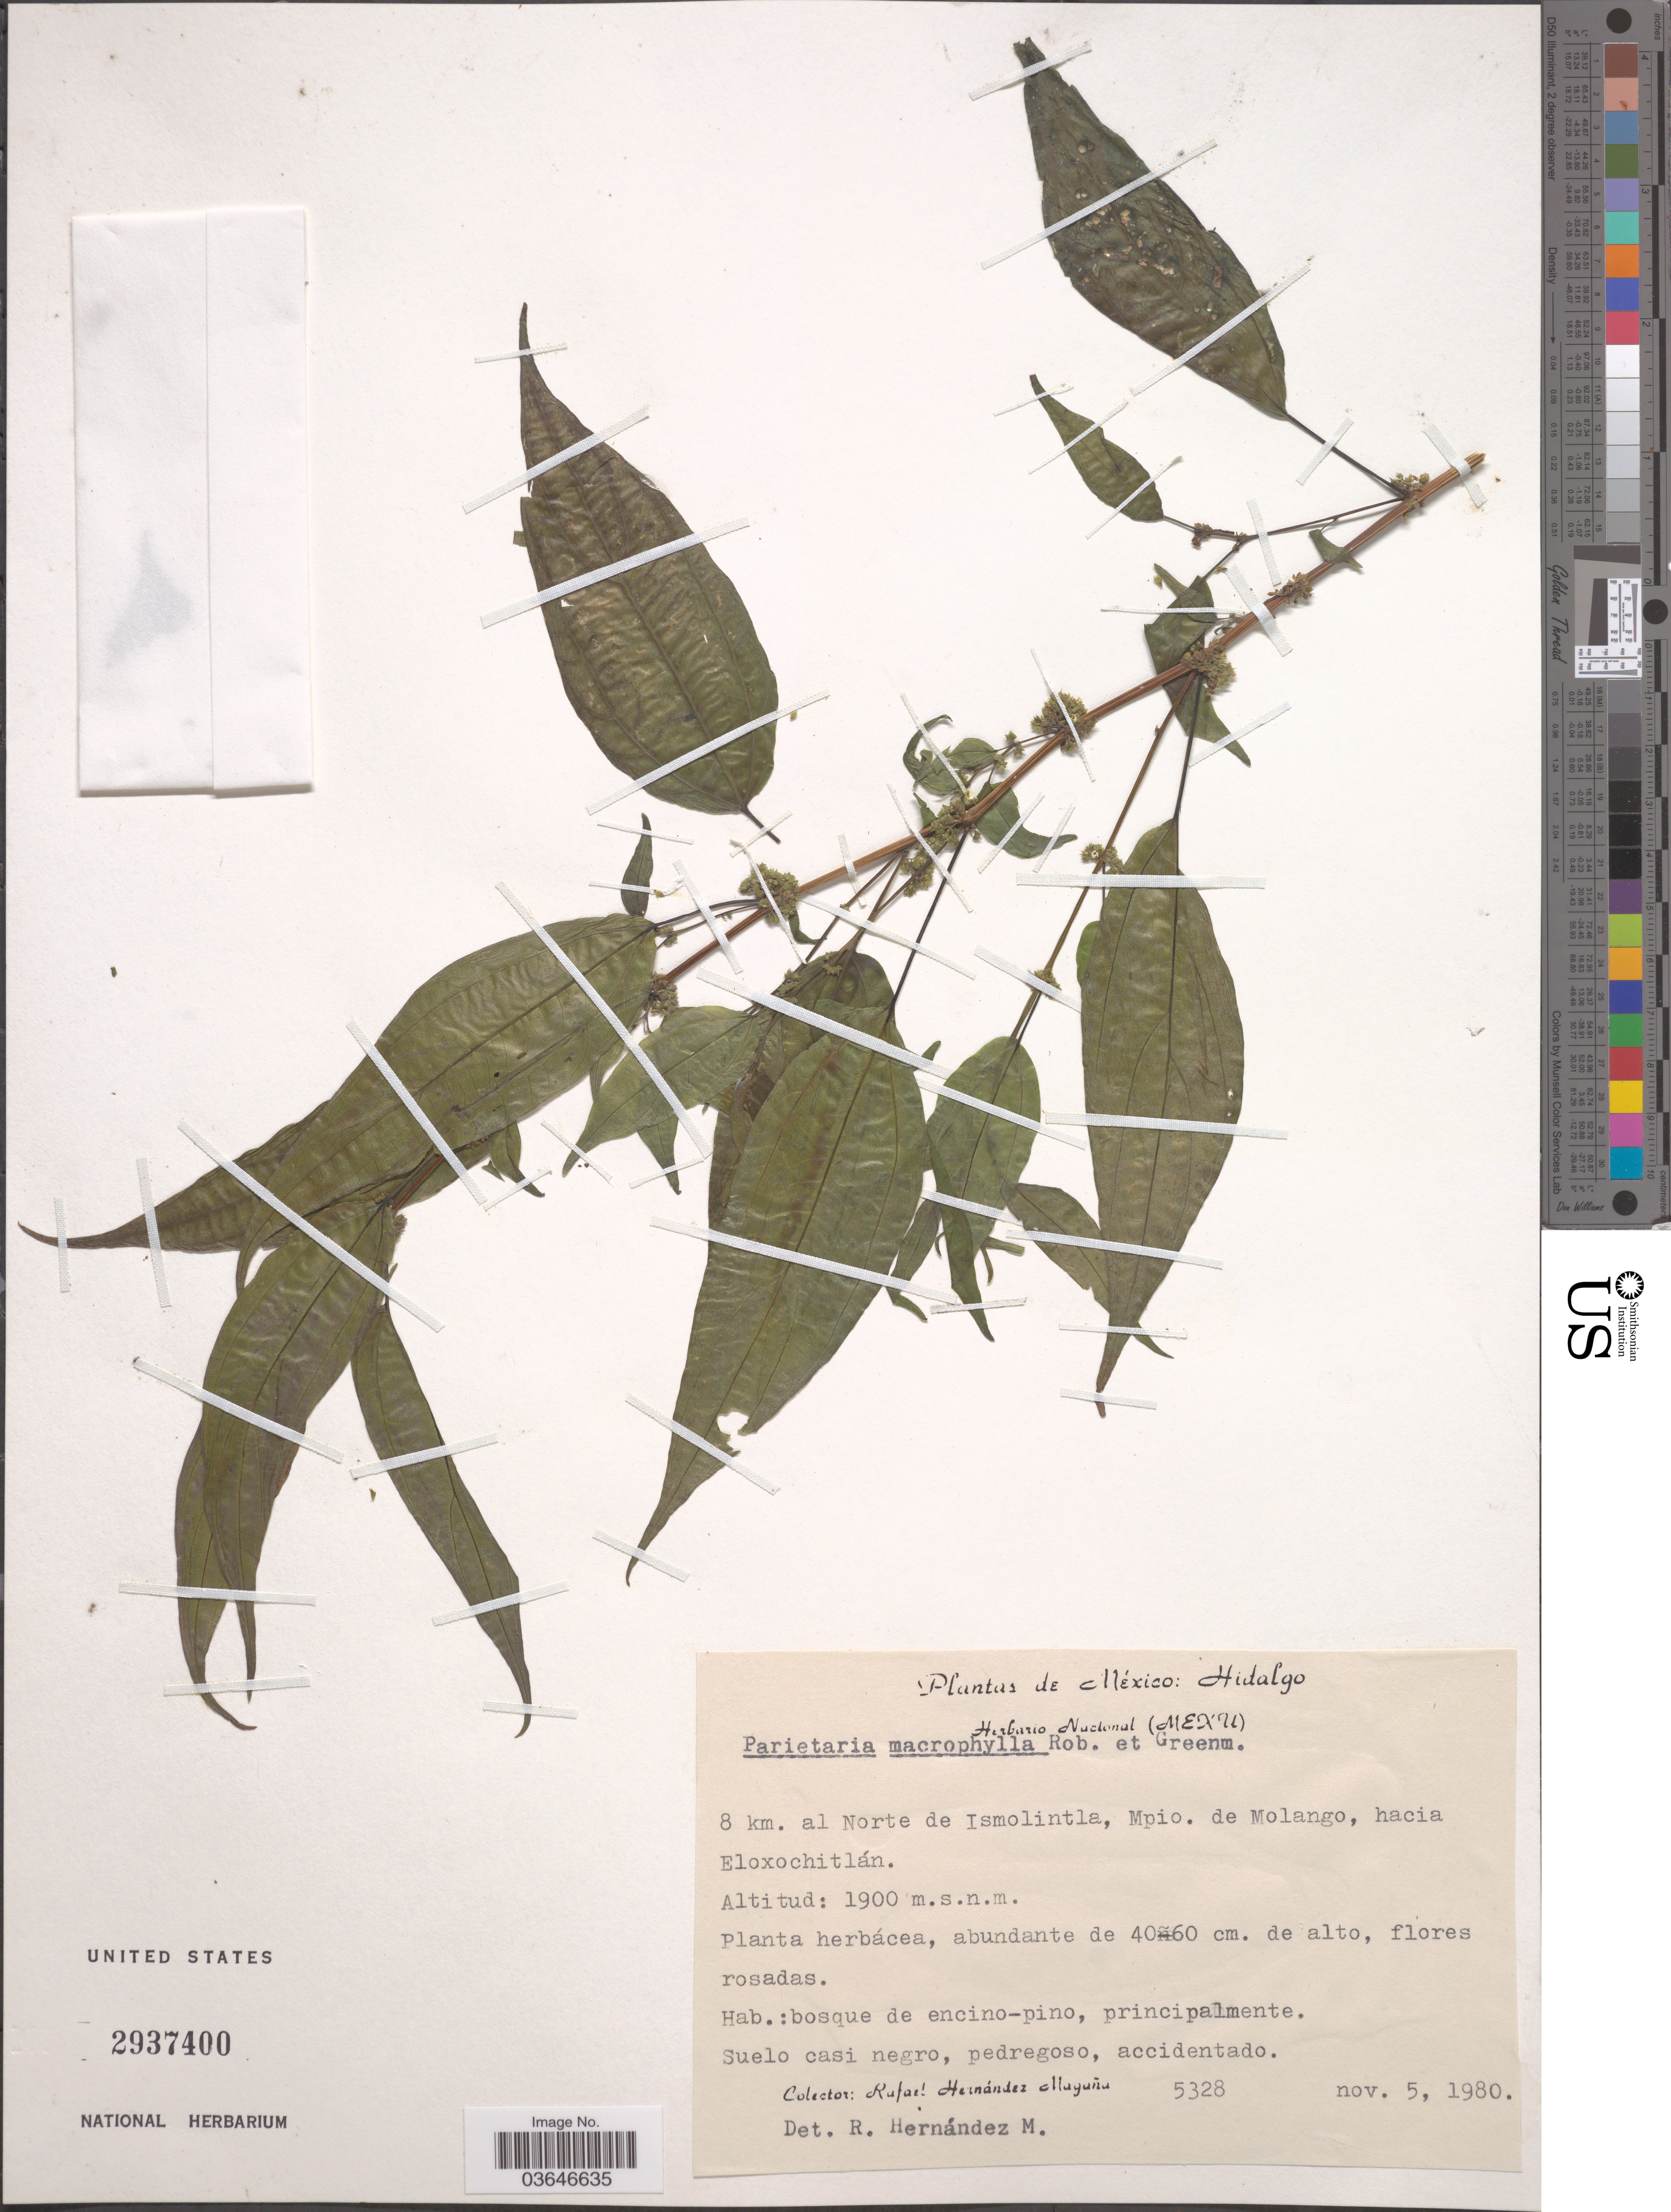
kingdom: Plantae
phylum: Tracheophyta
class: Magnoliopsida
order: Rosales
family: Urticaceae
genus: Parietaria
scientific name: Parietaria macrophylla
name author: B.L. Rob. & Greenm.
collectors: R. Hernández-M.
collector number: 5328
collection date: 1980-11-05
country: Mexico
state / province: Hidalgo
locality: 8 km. al Norte de Ismolintla, Mpio. de Molango, hacia Eloxochitlán.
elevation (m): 1900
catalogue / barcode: US 2937400